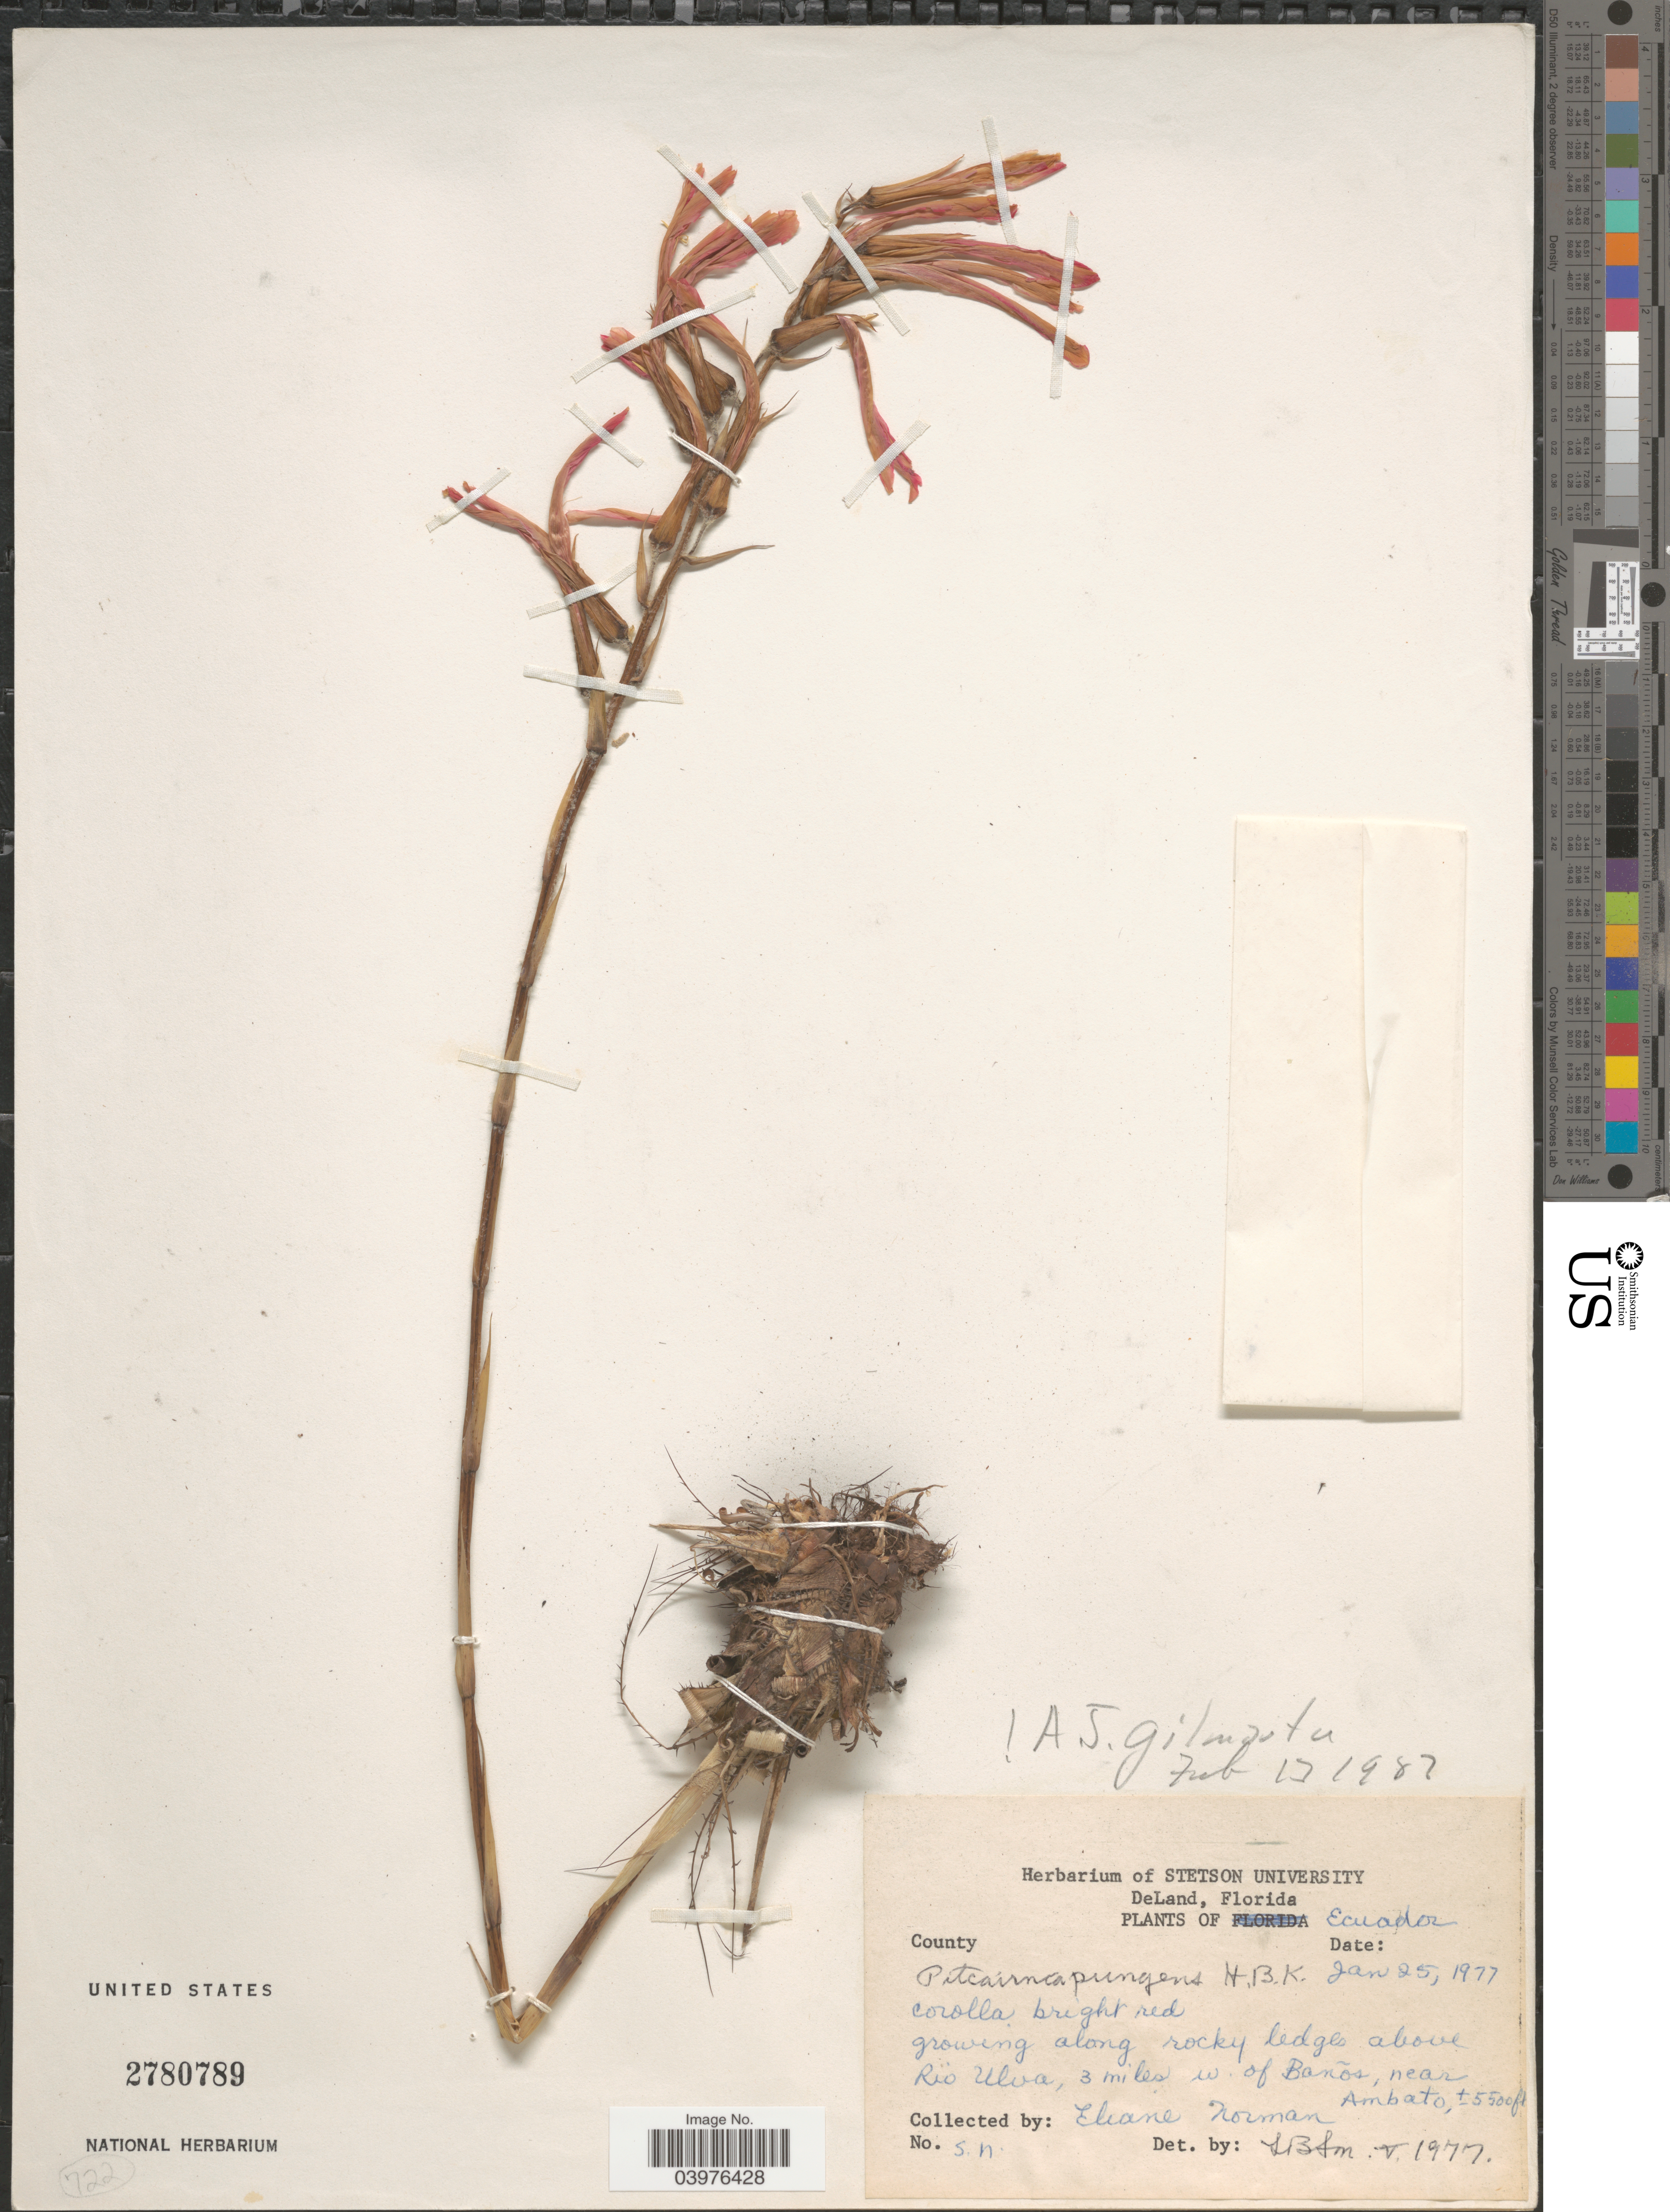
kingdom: Plantae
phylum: Tracheophyta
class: Liliopsida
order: Poales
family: Bromeliaceae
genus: Pitcairnia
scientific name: Pitcairnia pungens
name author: Kunth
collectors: E. Norman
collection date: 1977-01-25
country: Ecuador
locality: Above Rio Ulva, 3 miles w. of Baños, near Ambato.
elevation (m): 1676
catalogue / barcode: US 2780789